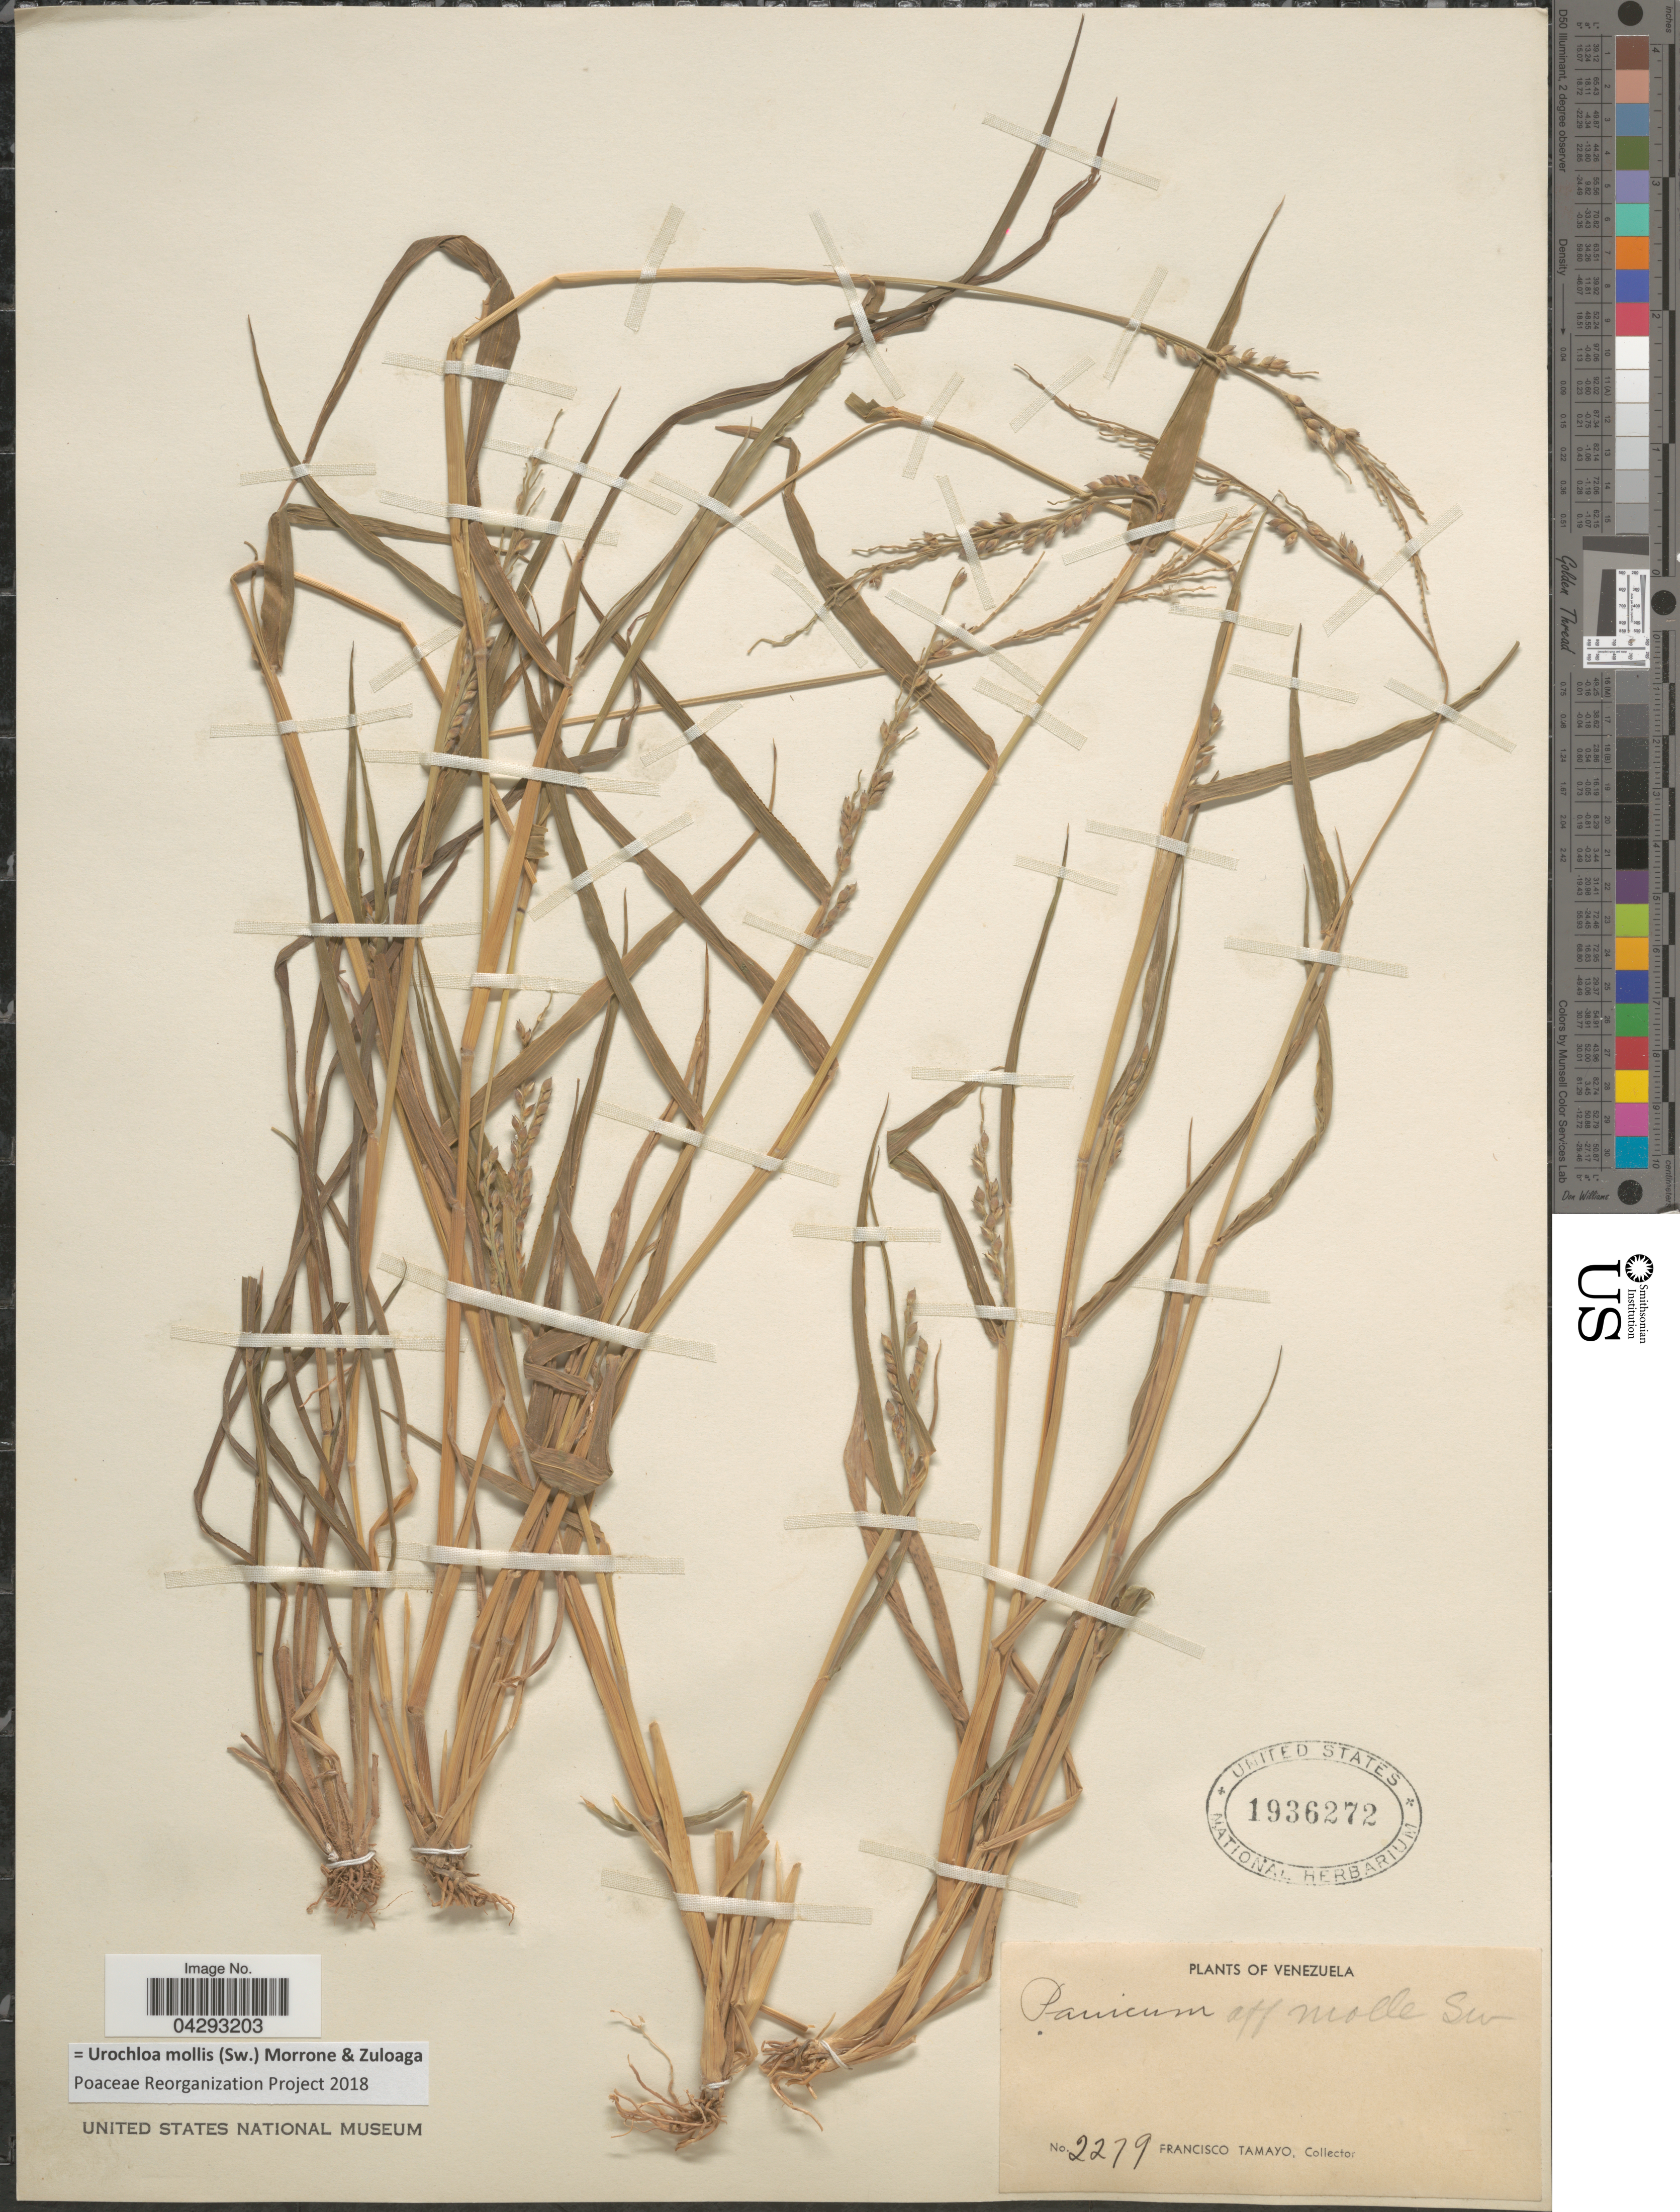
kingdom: Plantae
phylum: Tracheophyta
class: Liliopsida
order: Poales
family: Poaceae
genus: Urochloa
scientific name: Urochloa mollis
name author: (Sw.) Morrone & Zuloaga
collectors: F. Tamayo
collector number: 2279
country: Venezuela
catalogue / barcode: US 1936272